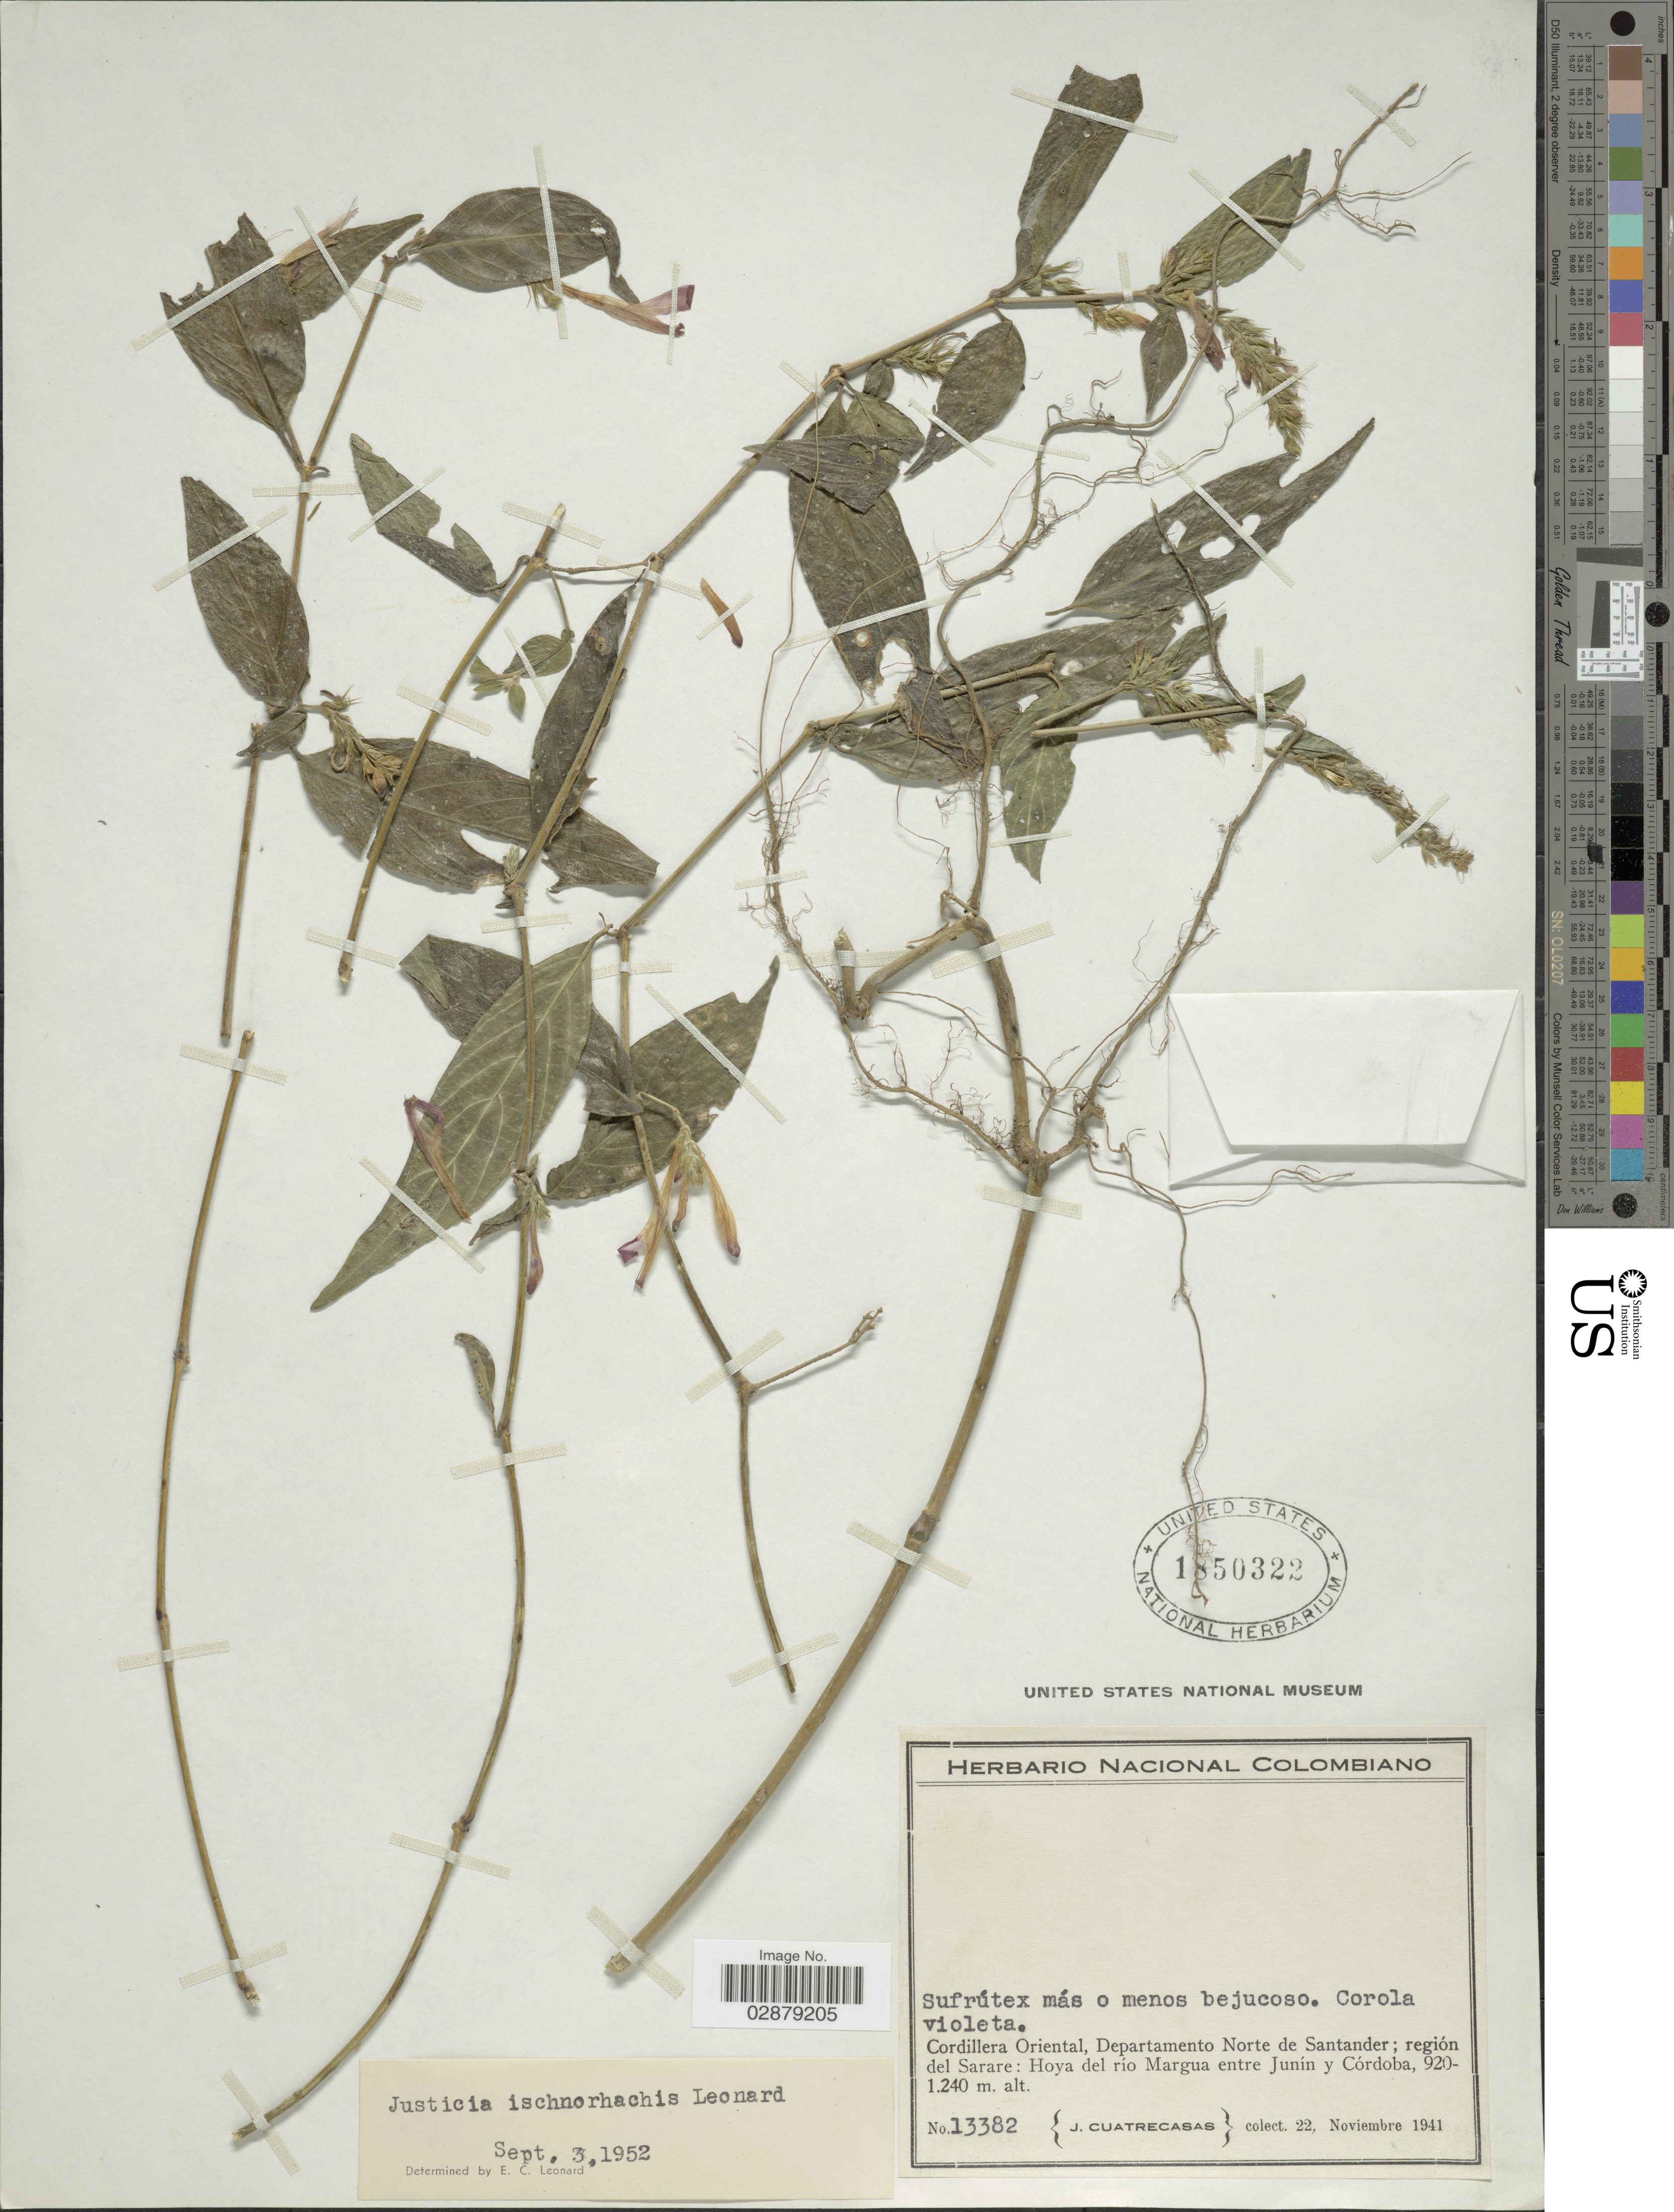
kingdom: Plantae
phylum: Tracheophyta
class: Magnoliopsida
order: Lamiales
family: Acanthaceae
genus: Justicia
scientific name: Justicia ischnorhachis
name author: Leonard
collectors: J. Cuatrecasas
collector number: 13382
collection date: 1941-11-22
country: Colombia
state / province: Norte de Santander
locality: Cordillera Oriental, Departamento Norte de Santander; región del Sarare; Hoya del río Margua entre Junín y Córdoba.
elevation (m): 920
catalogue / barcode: US 1850322